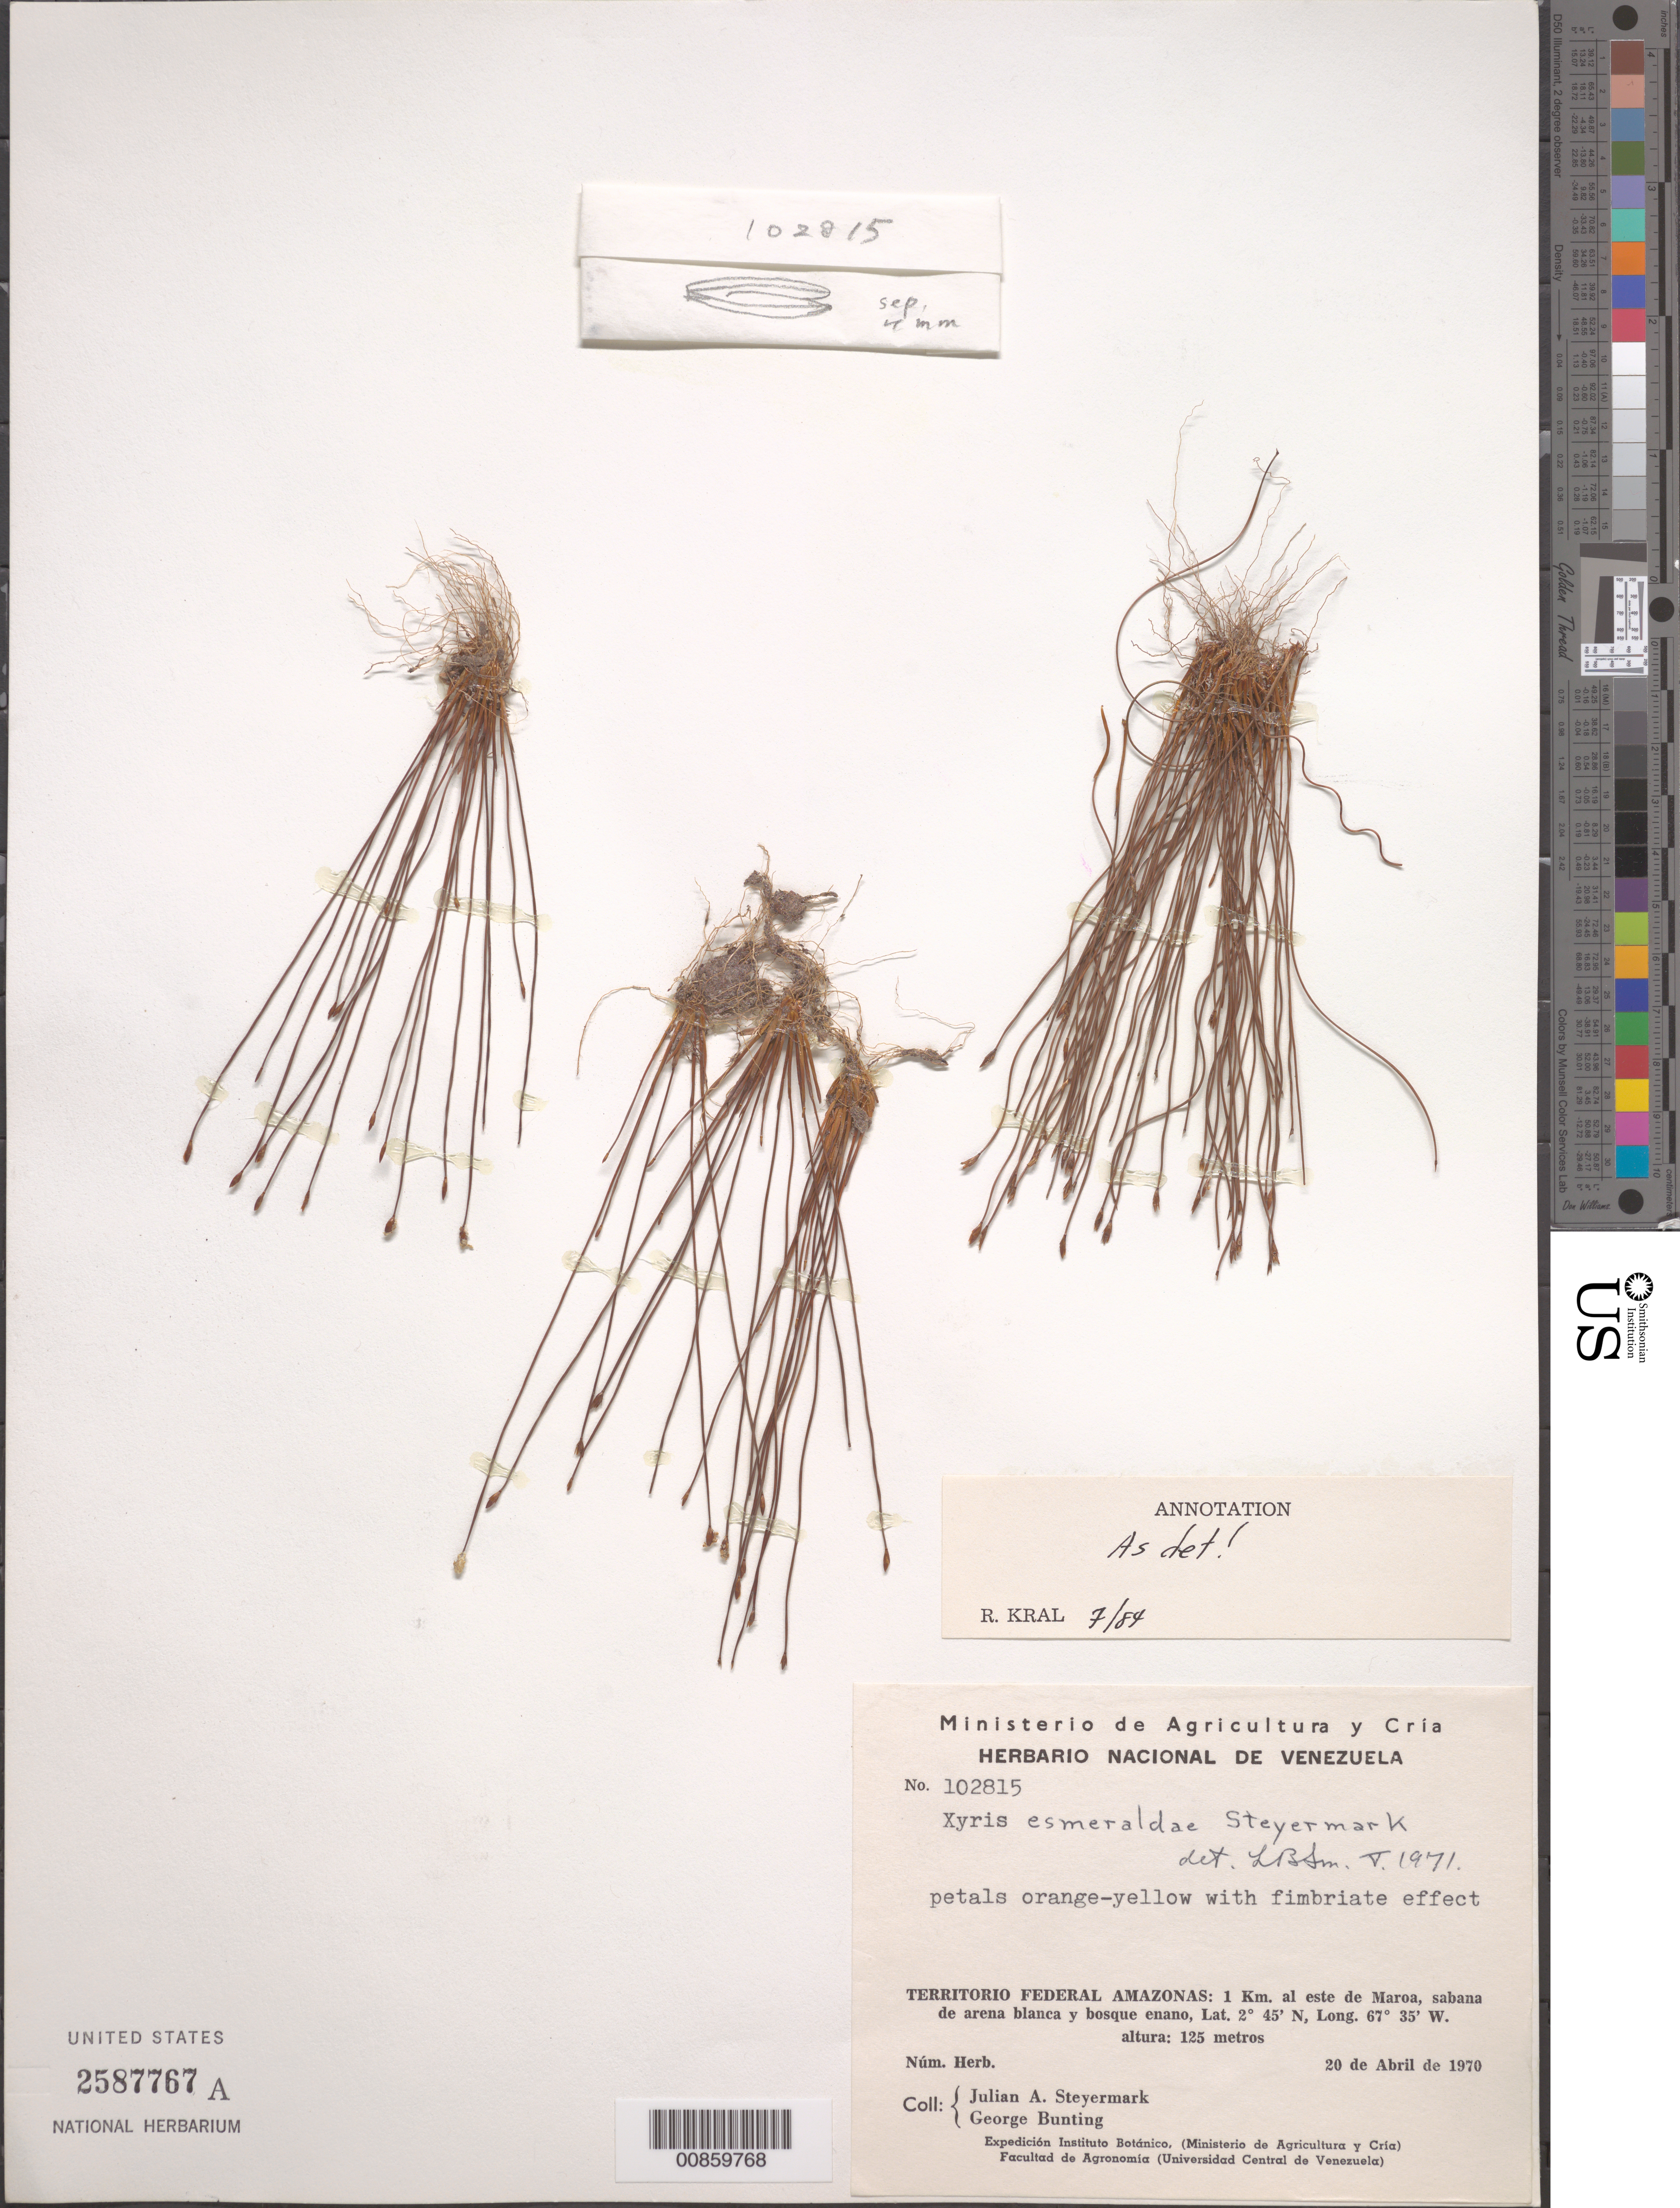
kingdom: Plantae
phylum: Tracheophyta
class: Liliopsida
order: Poales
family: Xyridaceae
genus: Xyris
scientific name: Xyris esmeraldae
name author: Steyerm.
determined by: Kral, Robert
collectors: J. Steyermark & G. S. Bunting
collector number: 102815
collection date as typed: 20-Apr-70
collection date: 1970-04-20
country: Venezuela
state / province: Amazonas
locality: Maroa, 1 km E of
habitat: Sabana de arena blanca y bosque enano.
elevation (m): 125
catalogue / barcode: US 2587767A